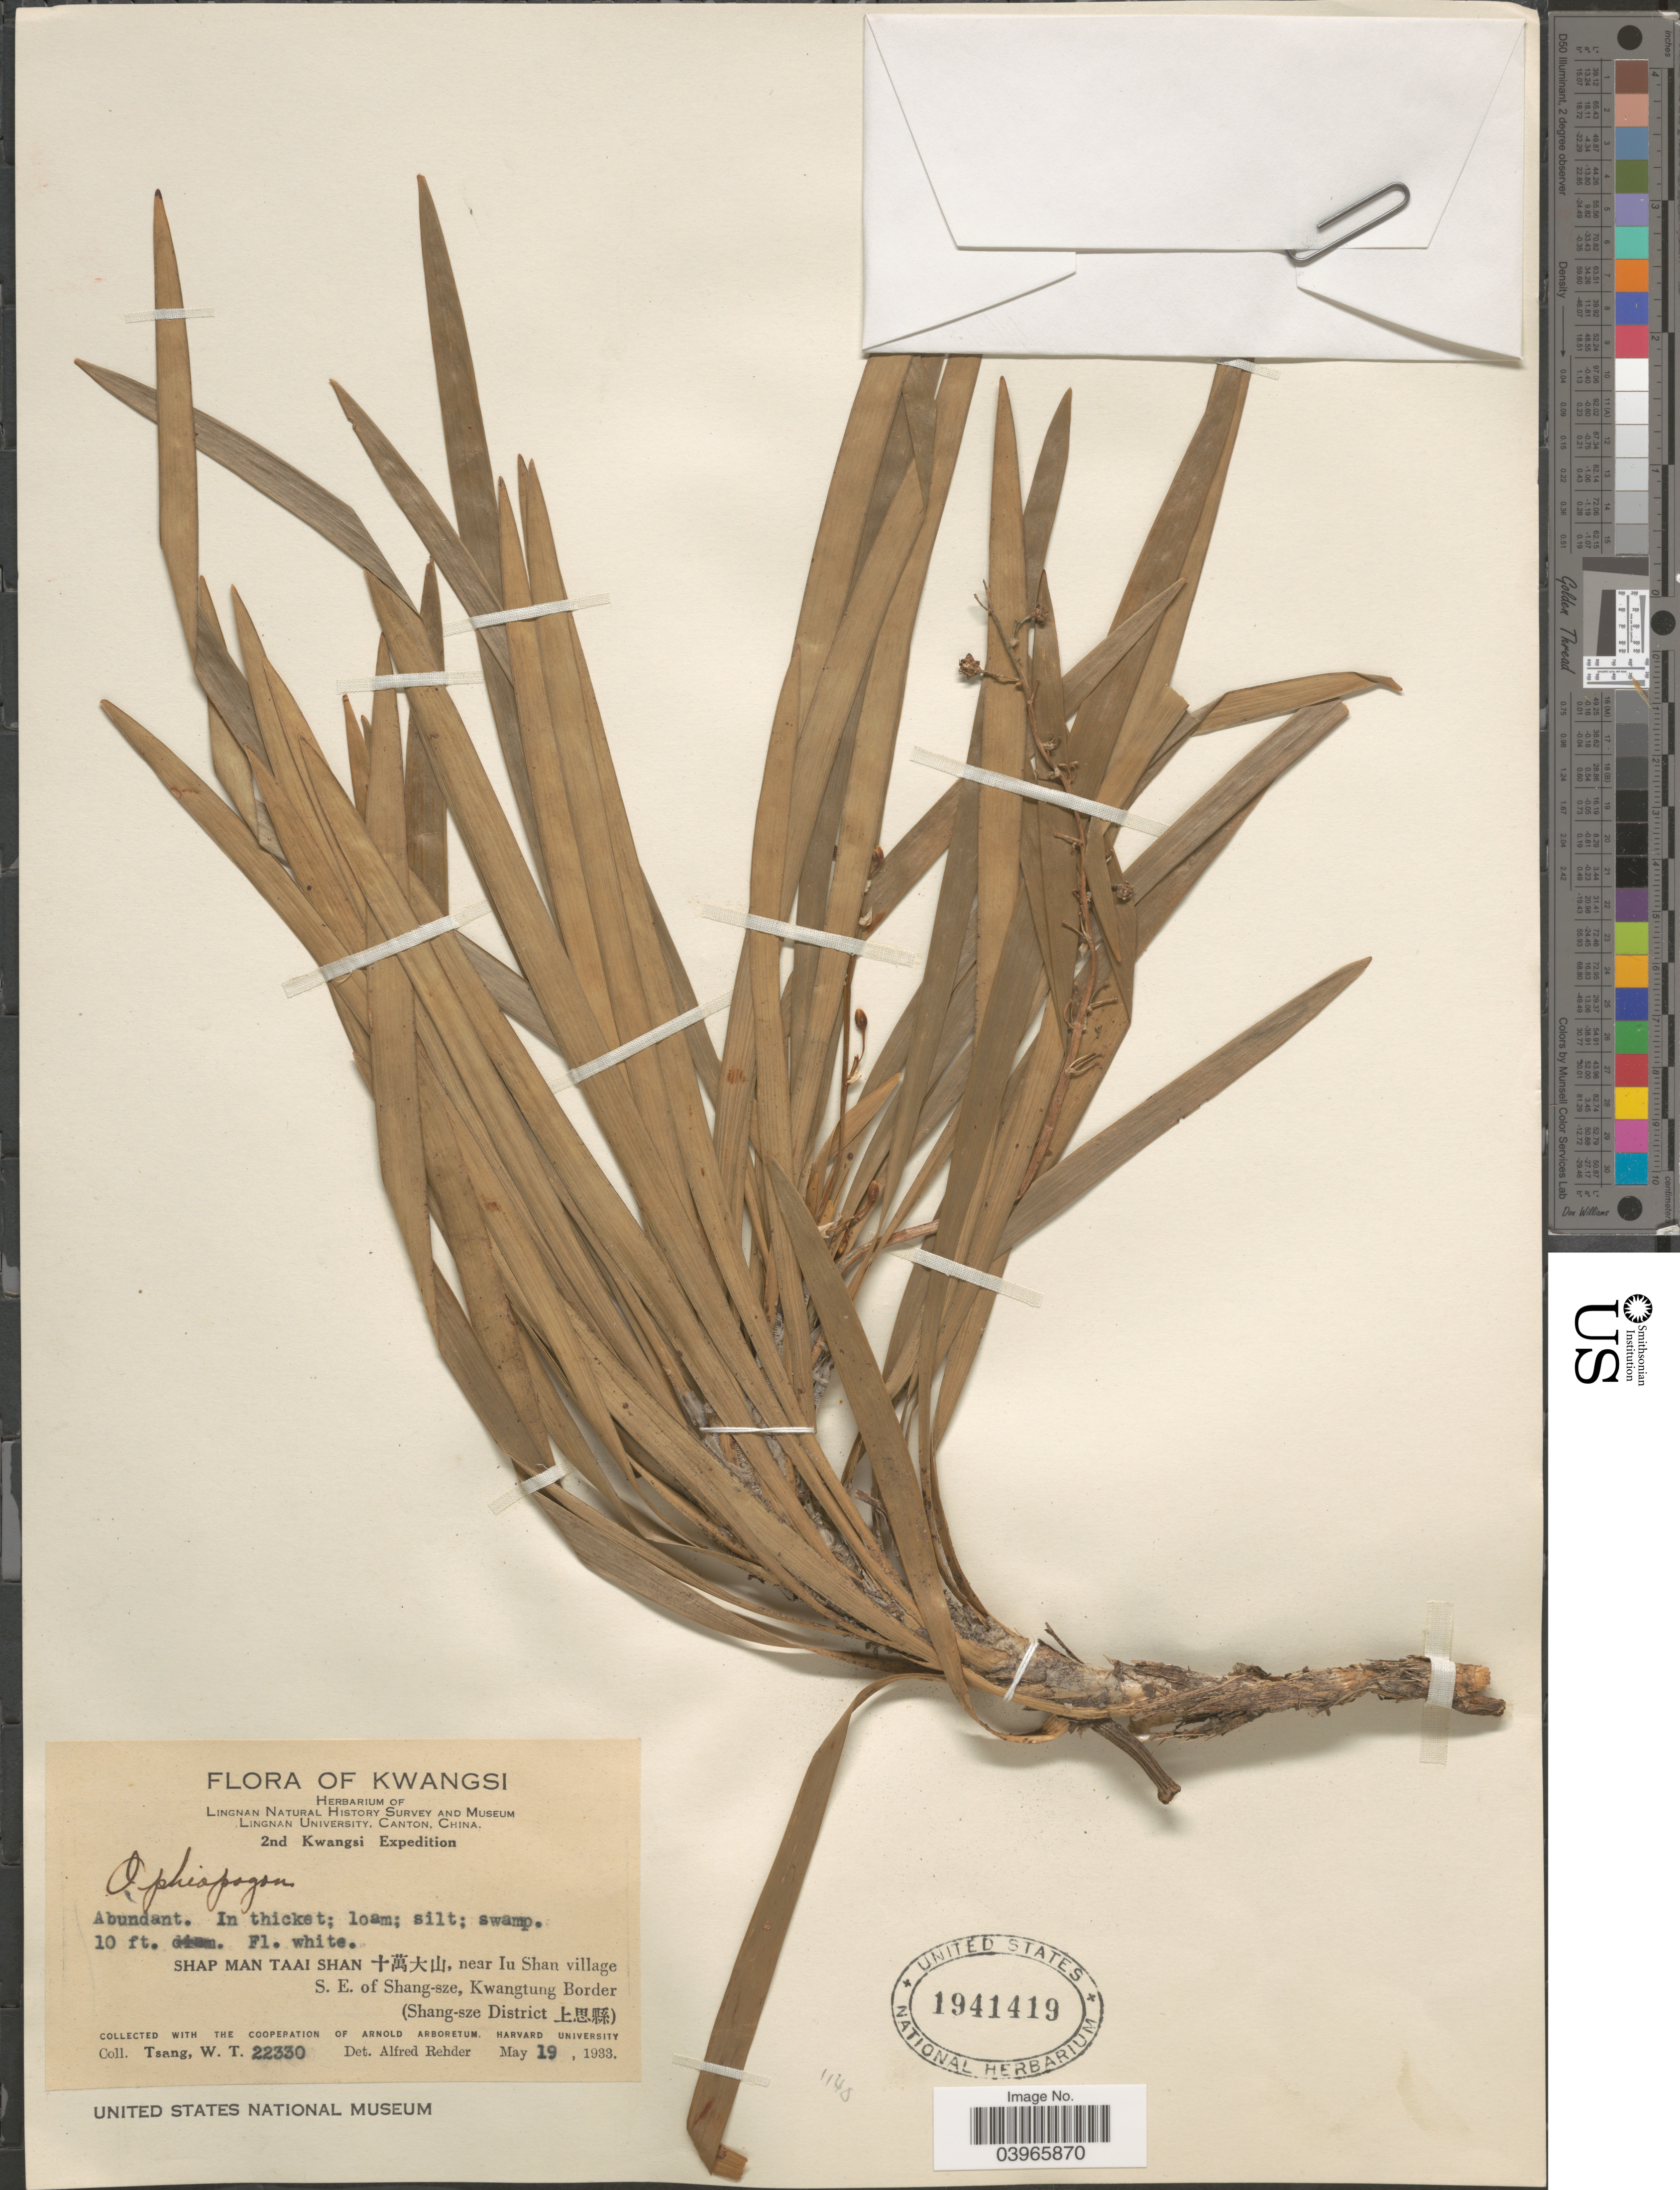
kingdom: Plantae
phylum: Tracheophyta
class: Liliopsida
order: Asparagales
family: Asparagaceae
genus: Ophiopogon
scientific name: Ophiopogon sp.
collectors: W. T. Tsang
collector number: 22330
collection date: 1933-05-19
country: China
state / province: Guangxi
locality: Kwangsi. Shap Man Taai Shan X, near Iu Shan village. S. E. of Shang-sze, Kwangtung Border (Shang-sze District X).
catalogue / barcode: US 1941419